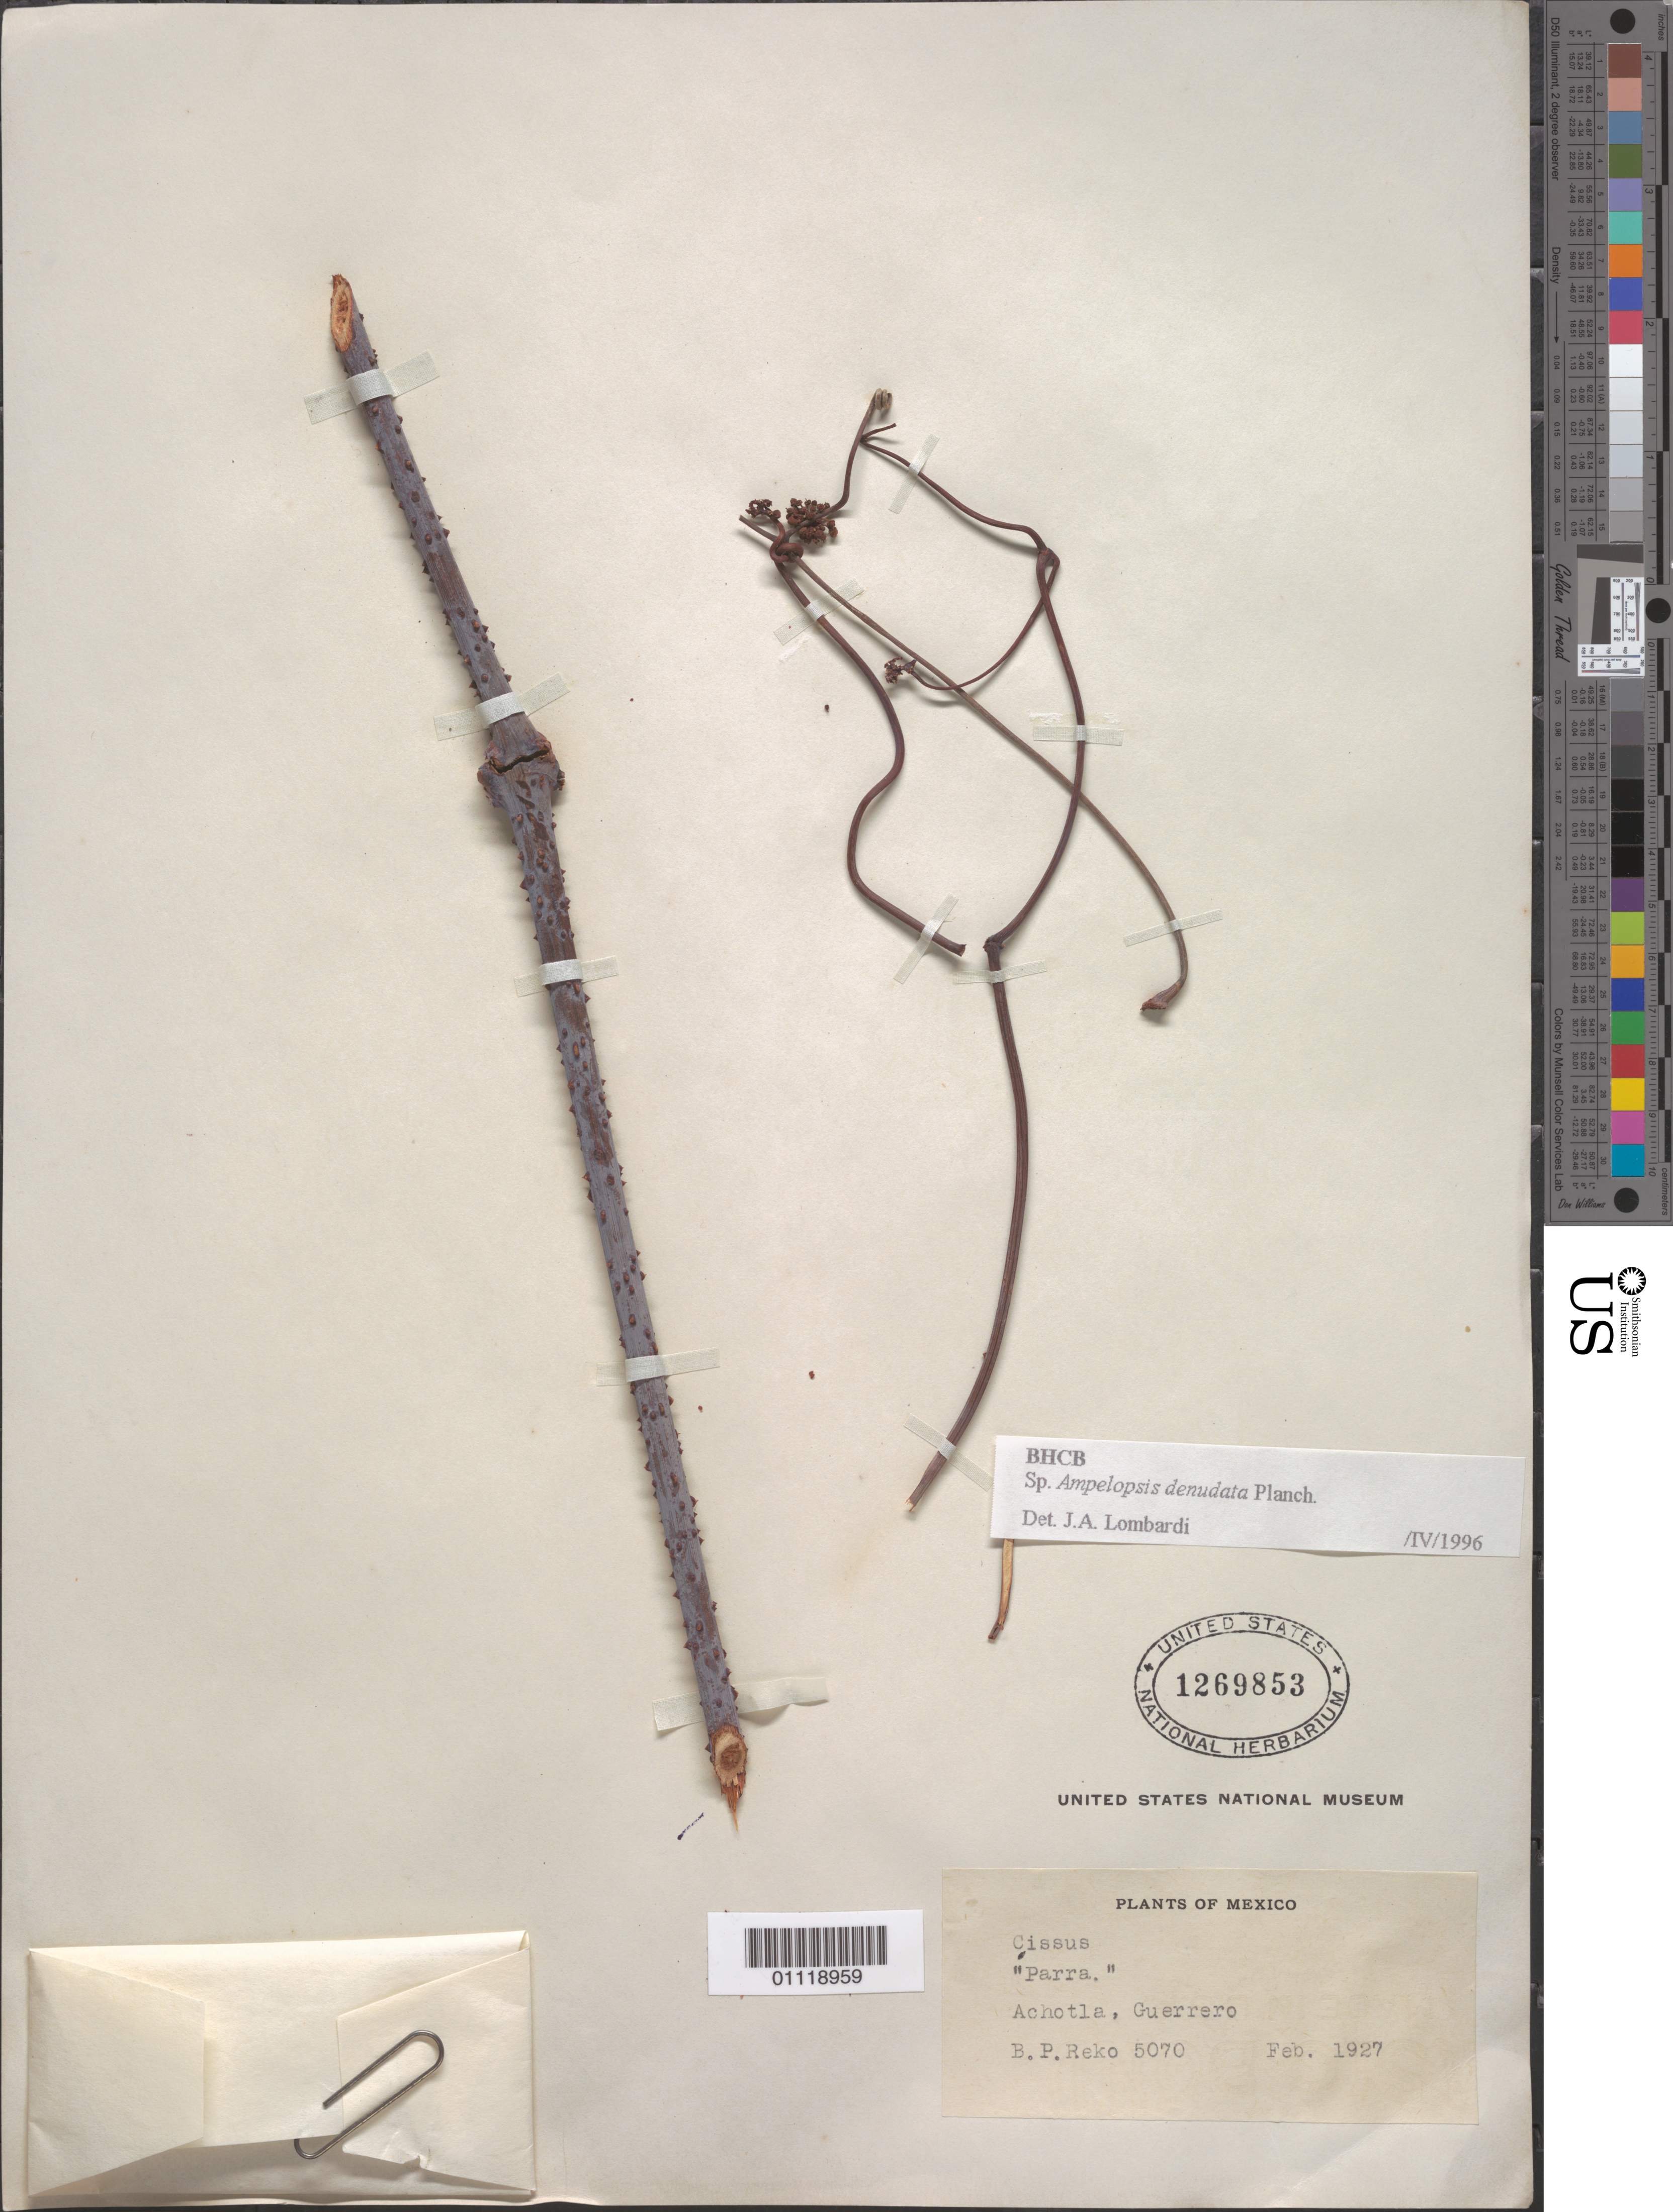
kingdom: Plantae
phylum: Tracheophyta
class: Magnoliopsida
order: Vitales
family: Vitaceae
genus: Ampelopsis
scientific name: Ampelopsis denudata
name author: Planch.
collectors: B. P. Reko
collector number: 5070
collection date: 1927-02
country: Mexico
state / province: Guerrero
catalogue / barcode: US 1269853